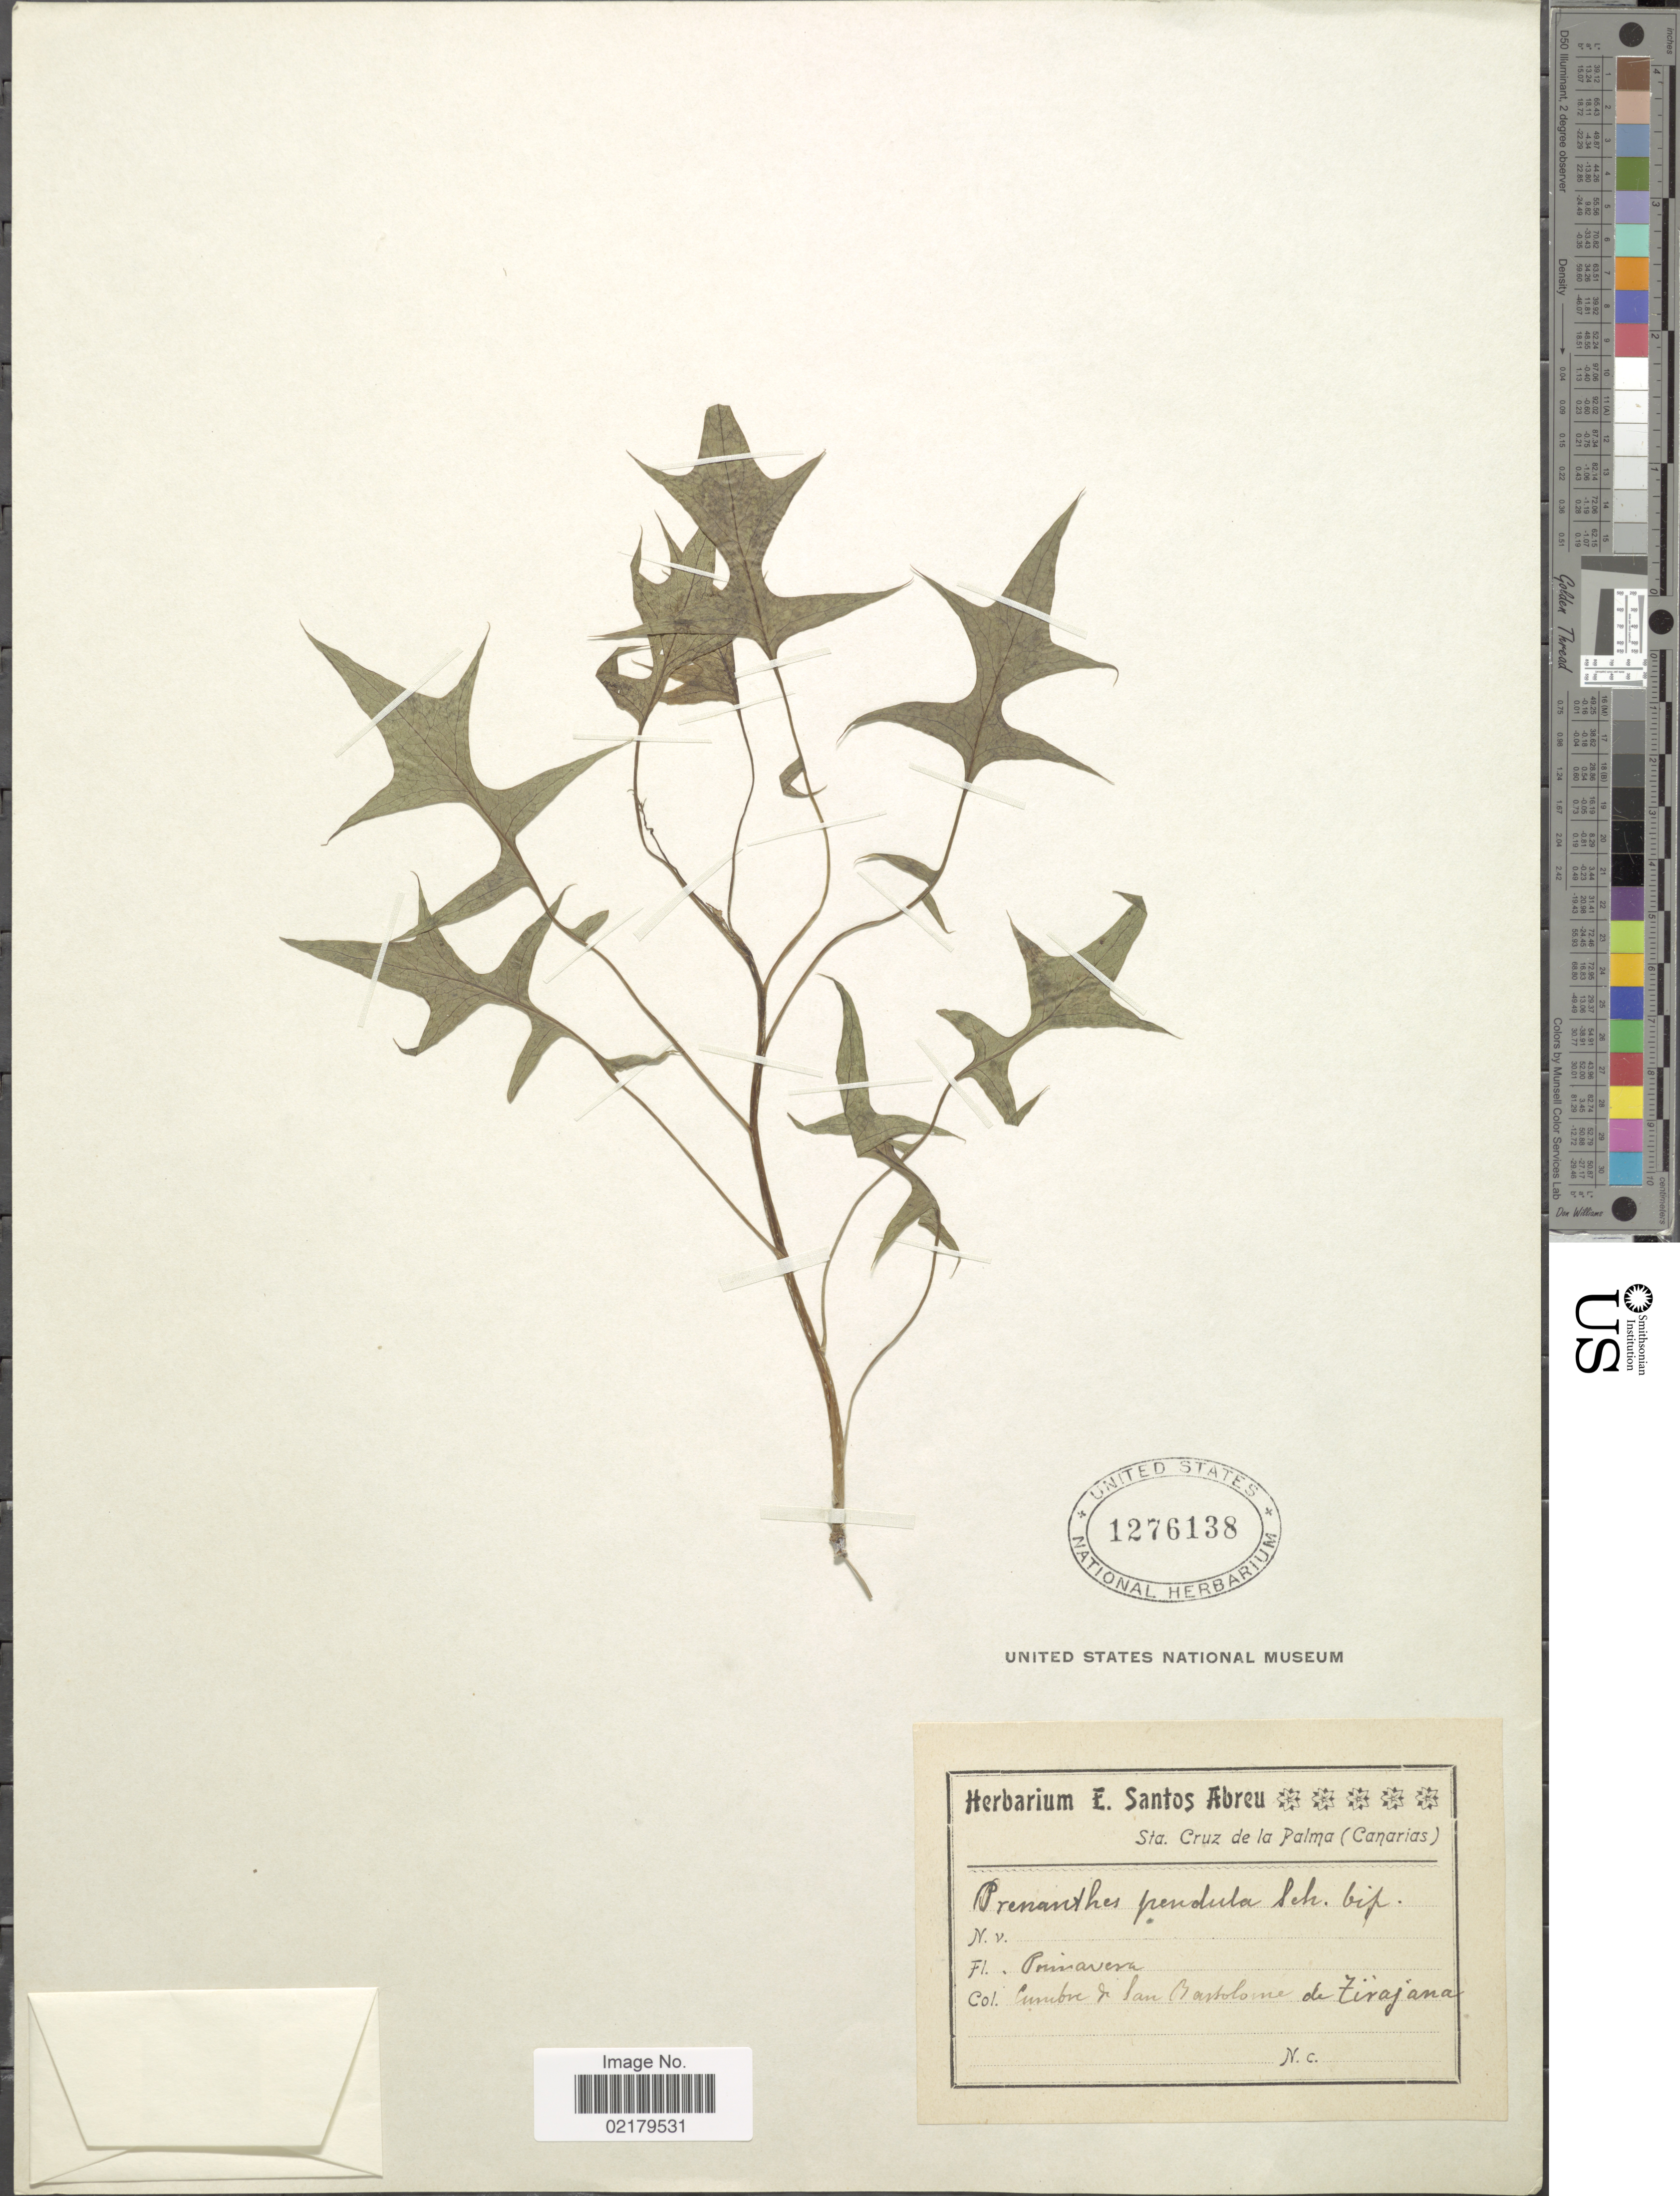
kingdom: Plantae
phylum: Tracheophyta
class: Magnoliopsida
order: Asterales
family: Asteraceae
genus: Sonchus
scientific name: Sonchus pendulus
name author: (Sch. Bip.) Sennikov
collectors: ex herb. E. Santos Abrue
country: Spain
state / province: Canarias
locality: Sta Cruz de la Plama (Canarias), Primavera, Cumbre de San Bastolome de [illegible text]irajana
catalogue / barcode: US 1276138